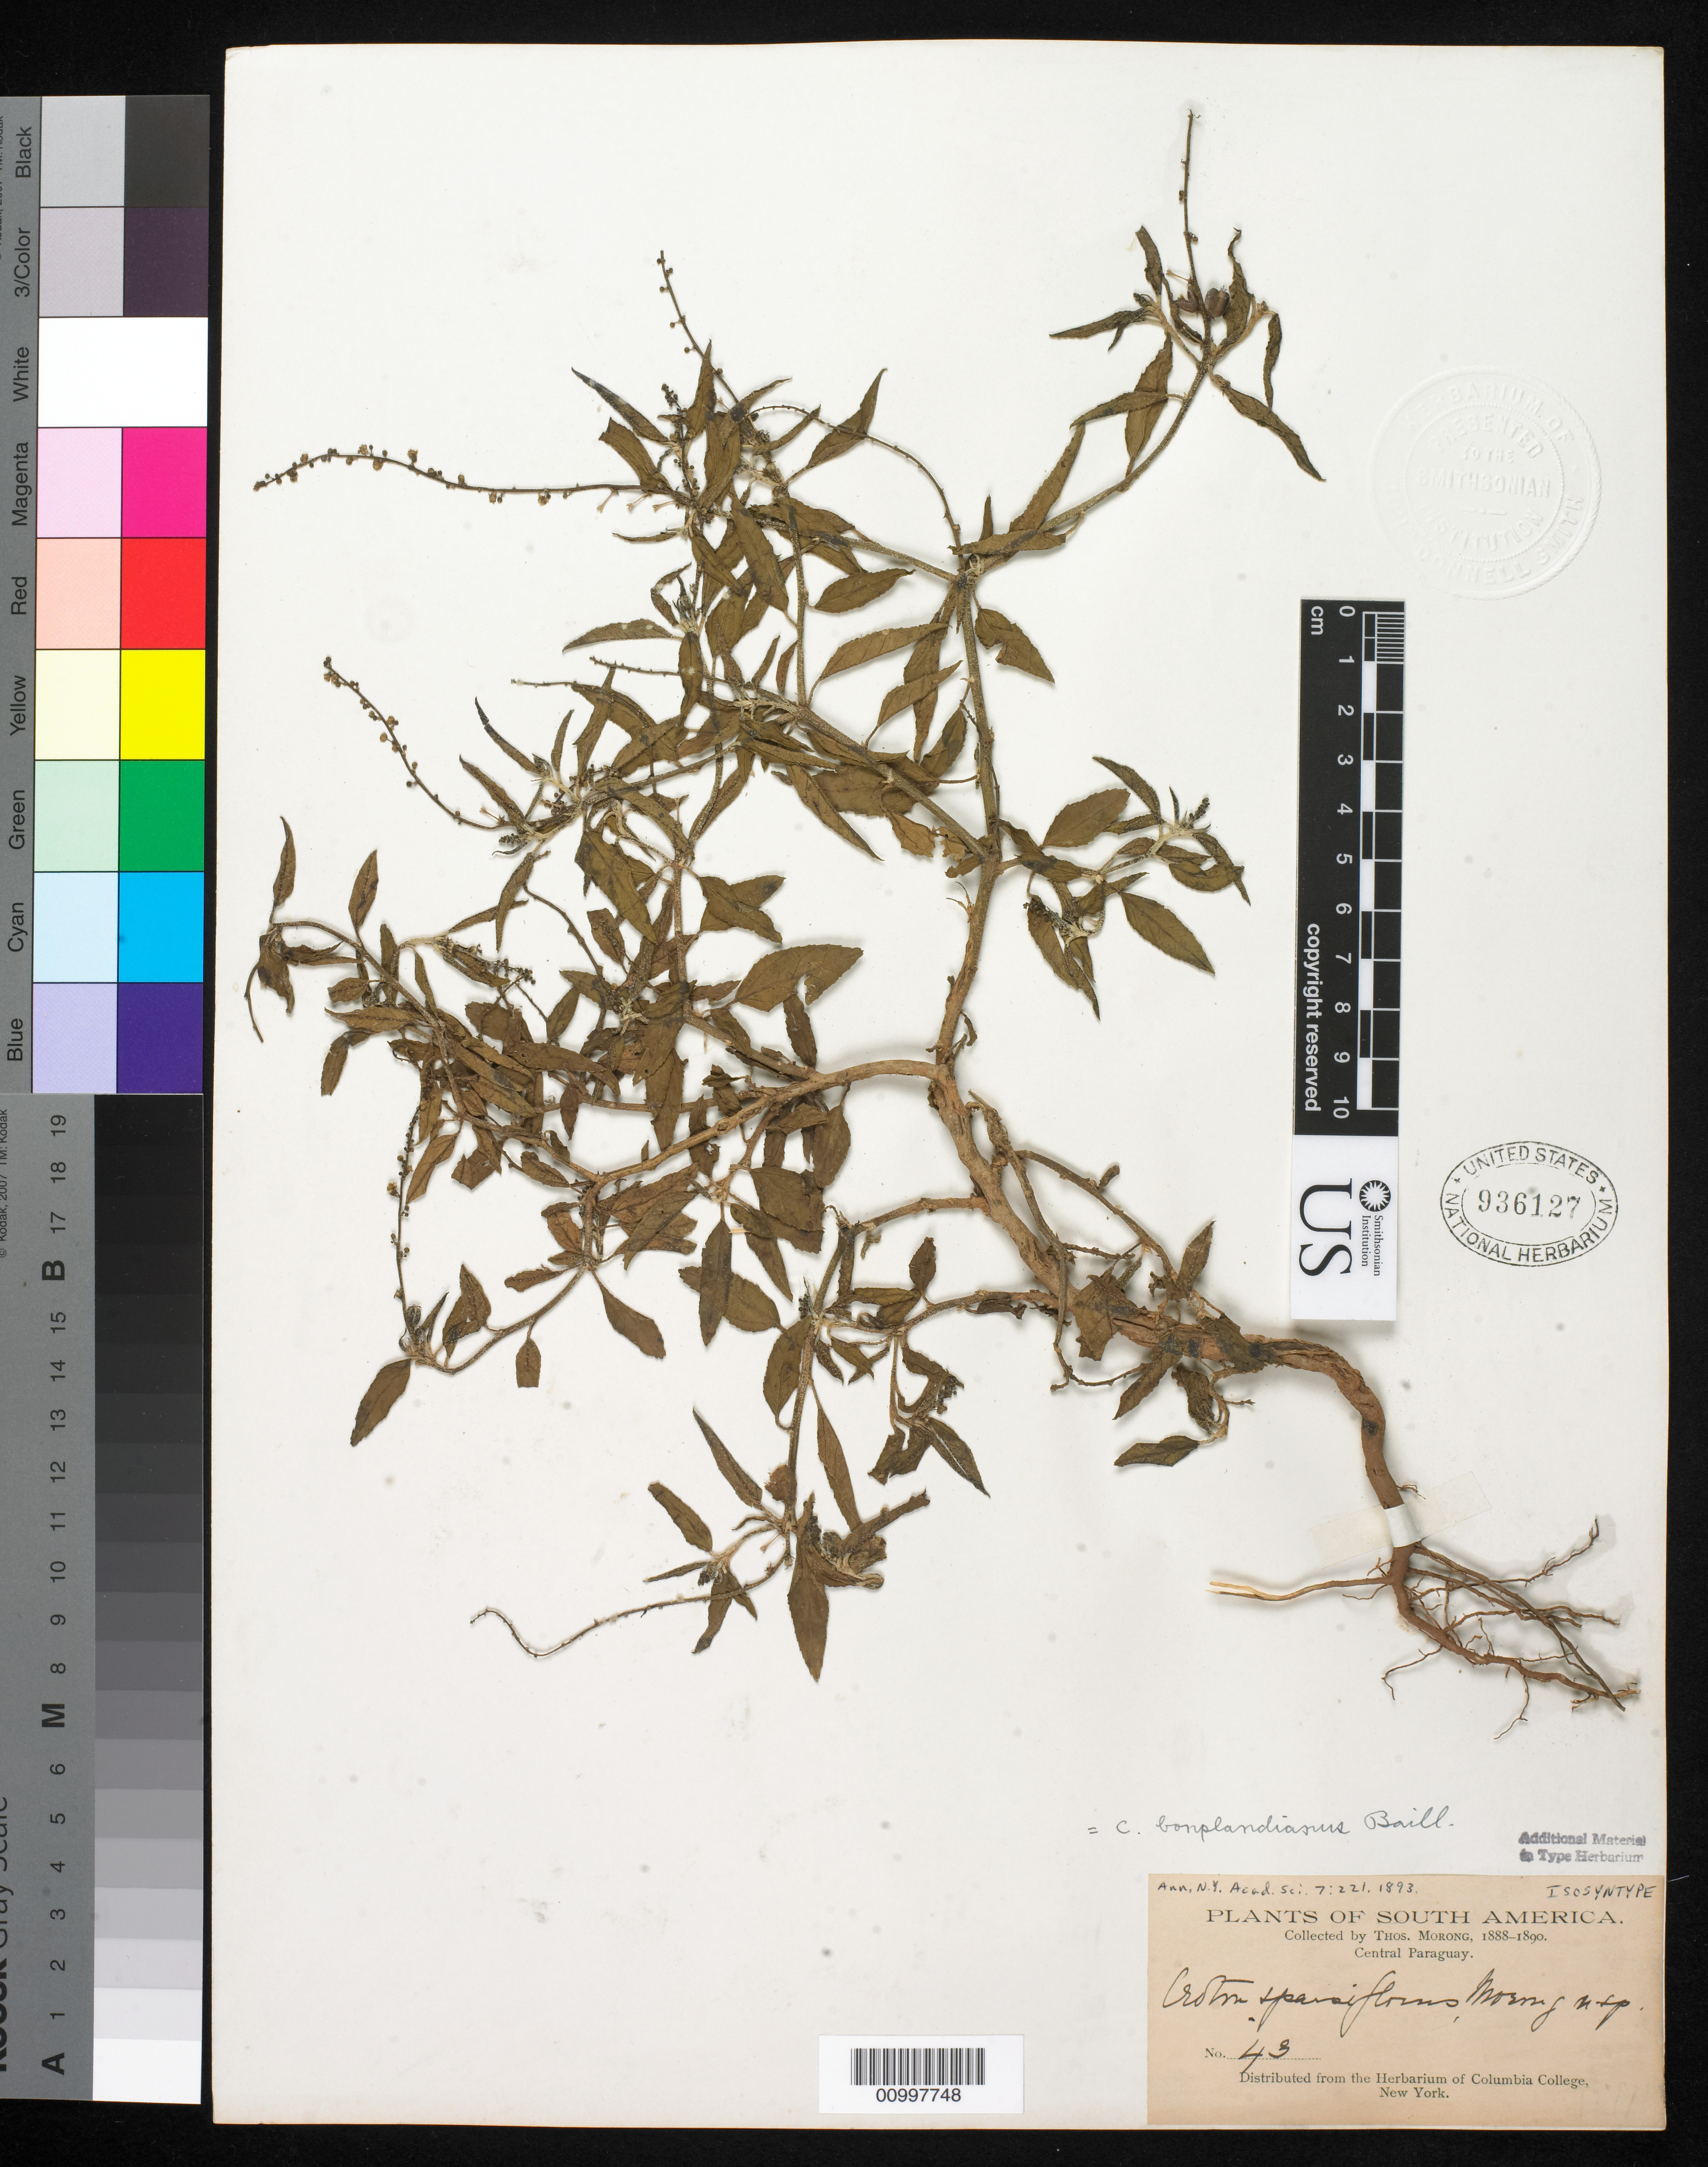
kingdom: Plantae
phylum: Tracheophyta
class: Magnoliopsida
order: Malpighiales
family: Euphorbiaceae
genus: Croton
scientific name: Croton sparsiflorus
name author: Morong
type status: Isosyntype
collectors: T. Morong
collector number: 43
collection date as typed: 1888 to -- --- 1890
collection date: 1888/1890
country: Paraguay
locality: Central Paraguay.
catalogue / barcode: US 936127